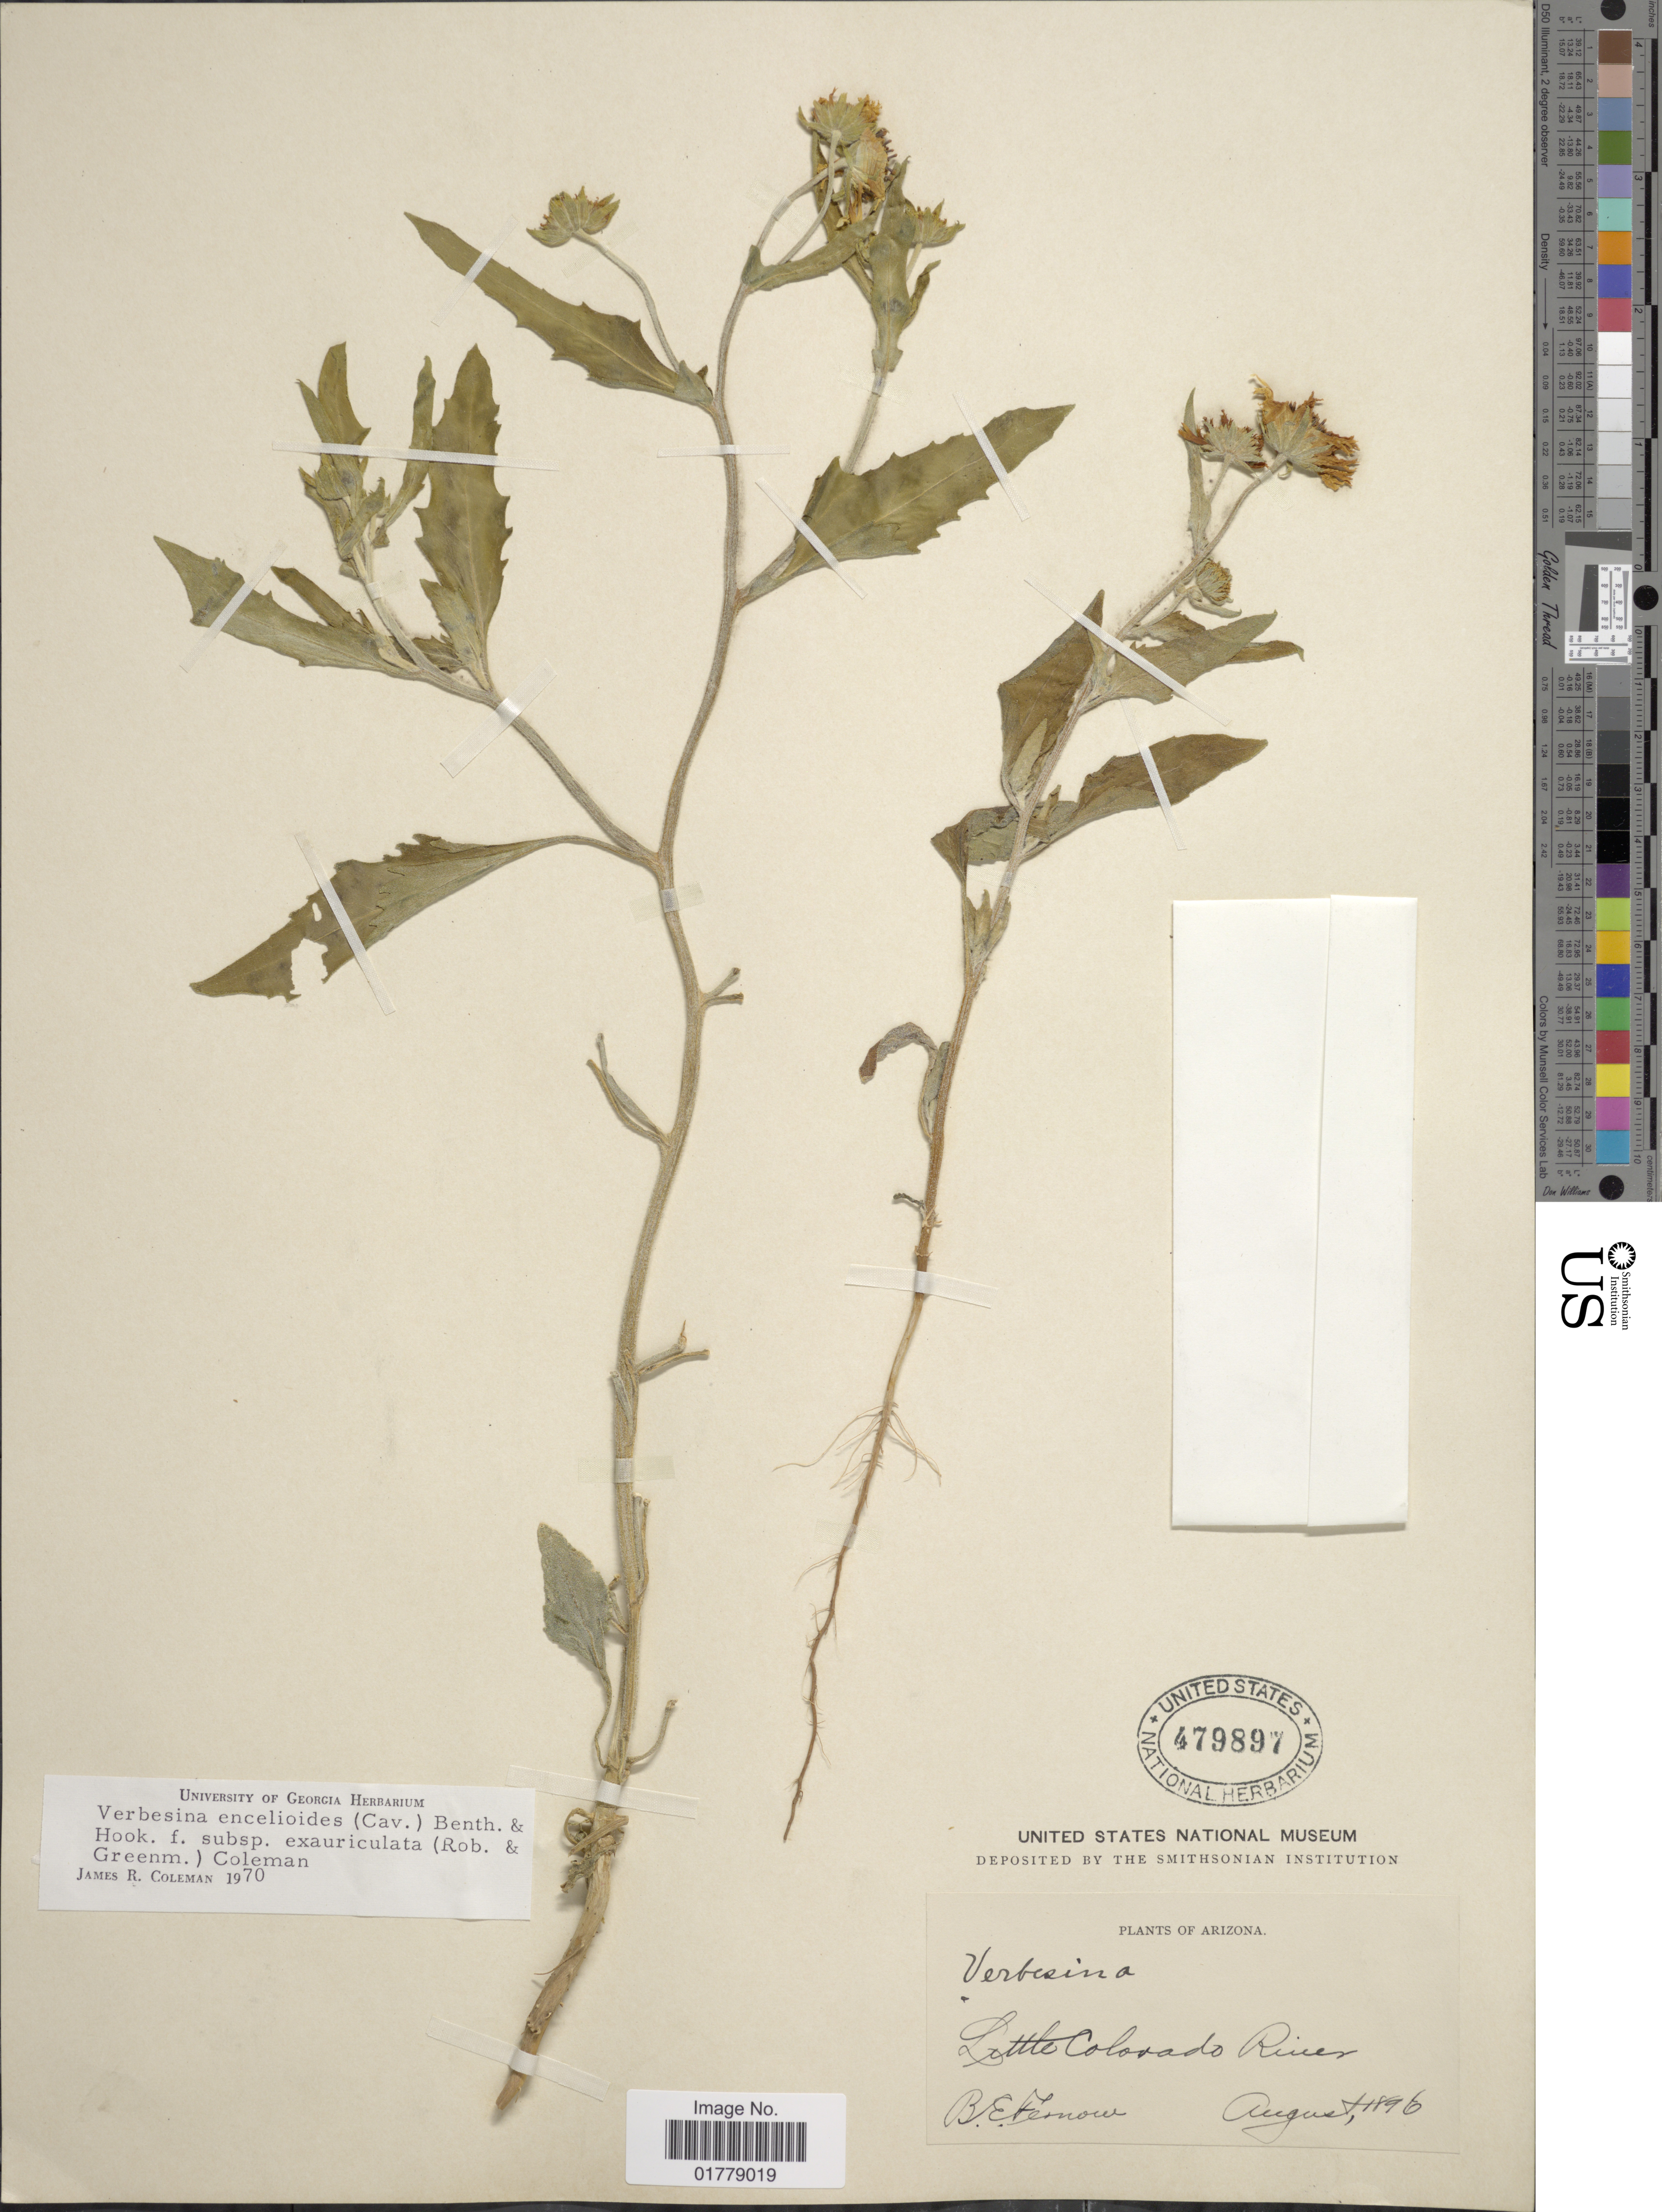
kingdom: Plantae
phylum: Tracheophyta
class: Magnoliopsida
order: Asterales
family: Asteraceae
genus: Verbesina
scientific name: Verbesina encelioides var. cana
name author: (B.L. Rob.) Greenm.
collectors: B. Fernow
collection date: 1896-08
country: United States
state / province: Arizona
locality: Little Colorado River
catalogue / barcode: US 479897